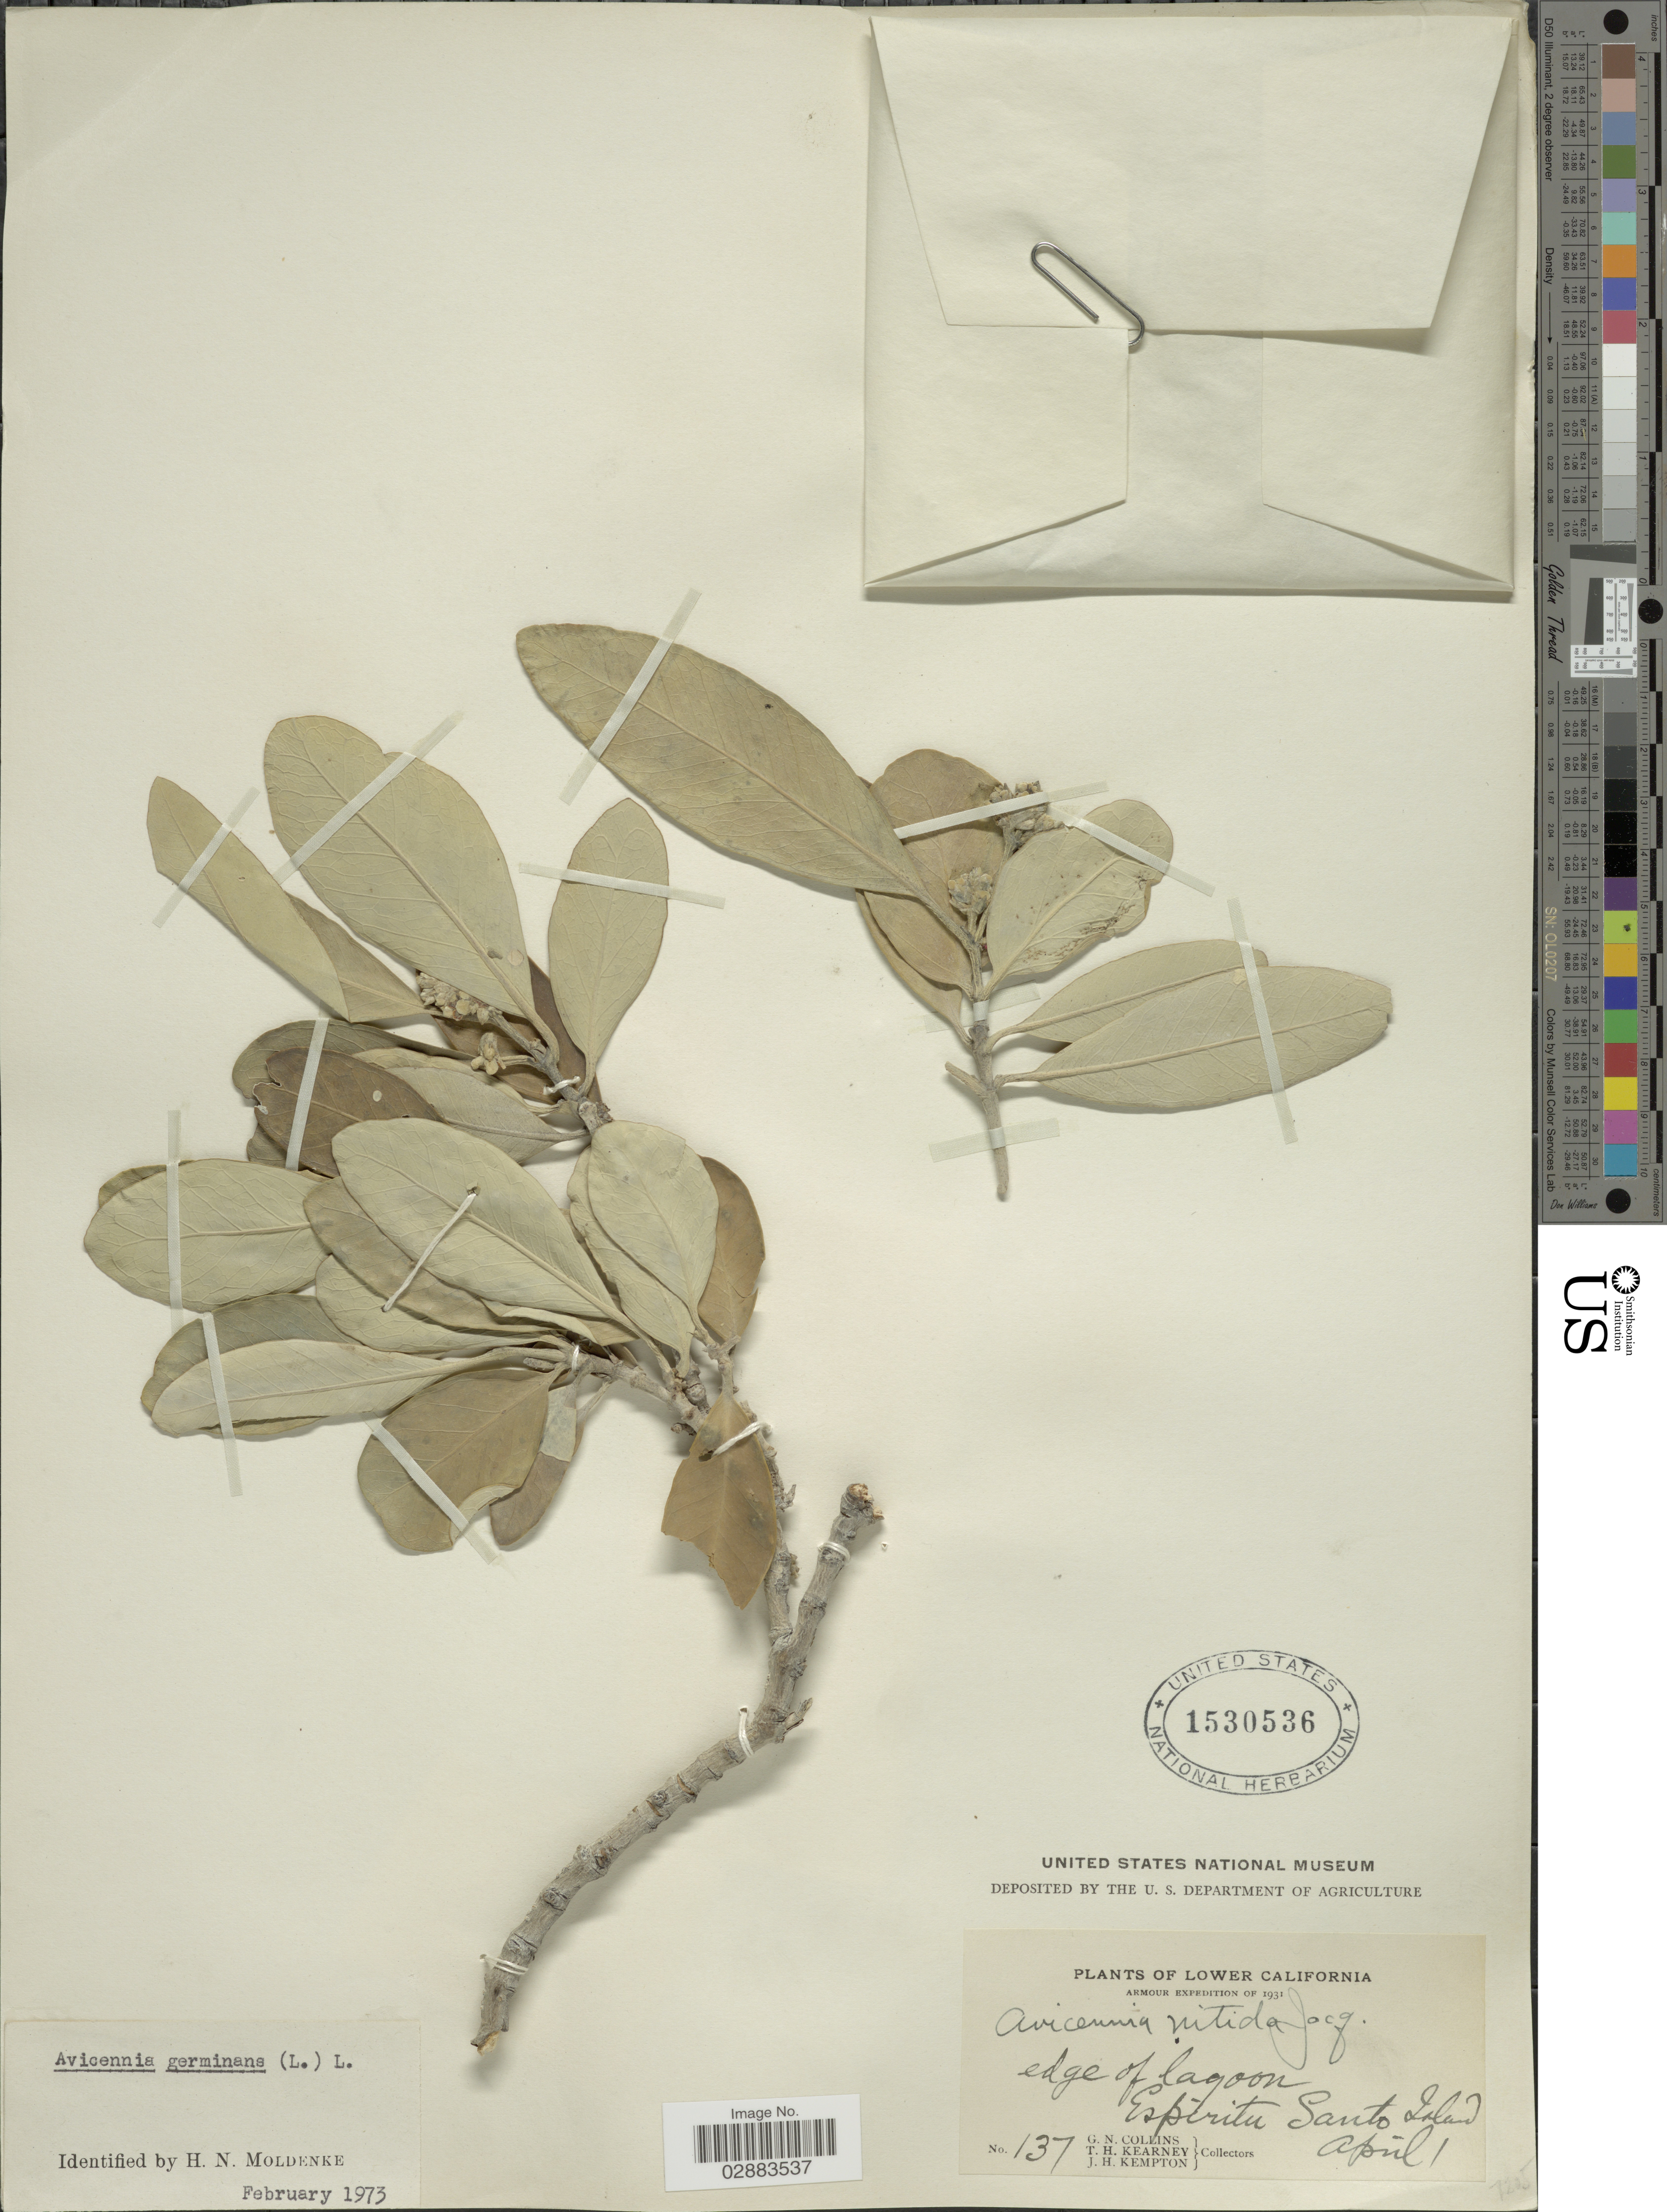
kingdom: Plantae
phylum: Tracheophyta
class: Magnoliopsida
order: Lamiales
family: Acanthaceae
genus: Avicennia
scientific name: Avicennia germinans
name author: (L.) L.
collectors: G. Collins, T. H. Kearney & J. H. Kempton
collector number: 137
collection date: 1931-04-01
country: Mexico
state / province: Baja California Sur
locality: Lower California. Edge of lagoon. Espiritu Santo Island.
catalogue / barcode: US 1530536